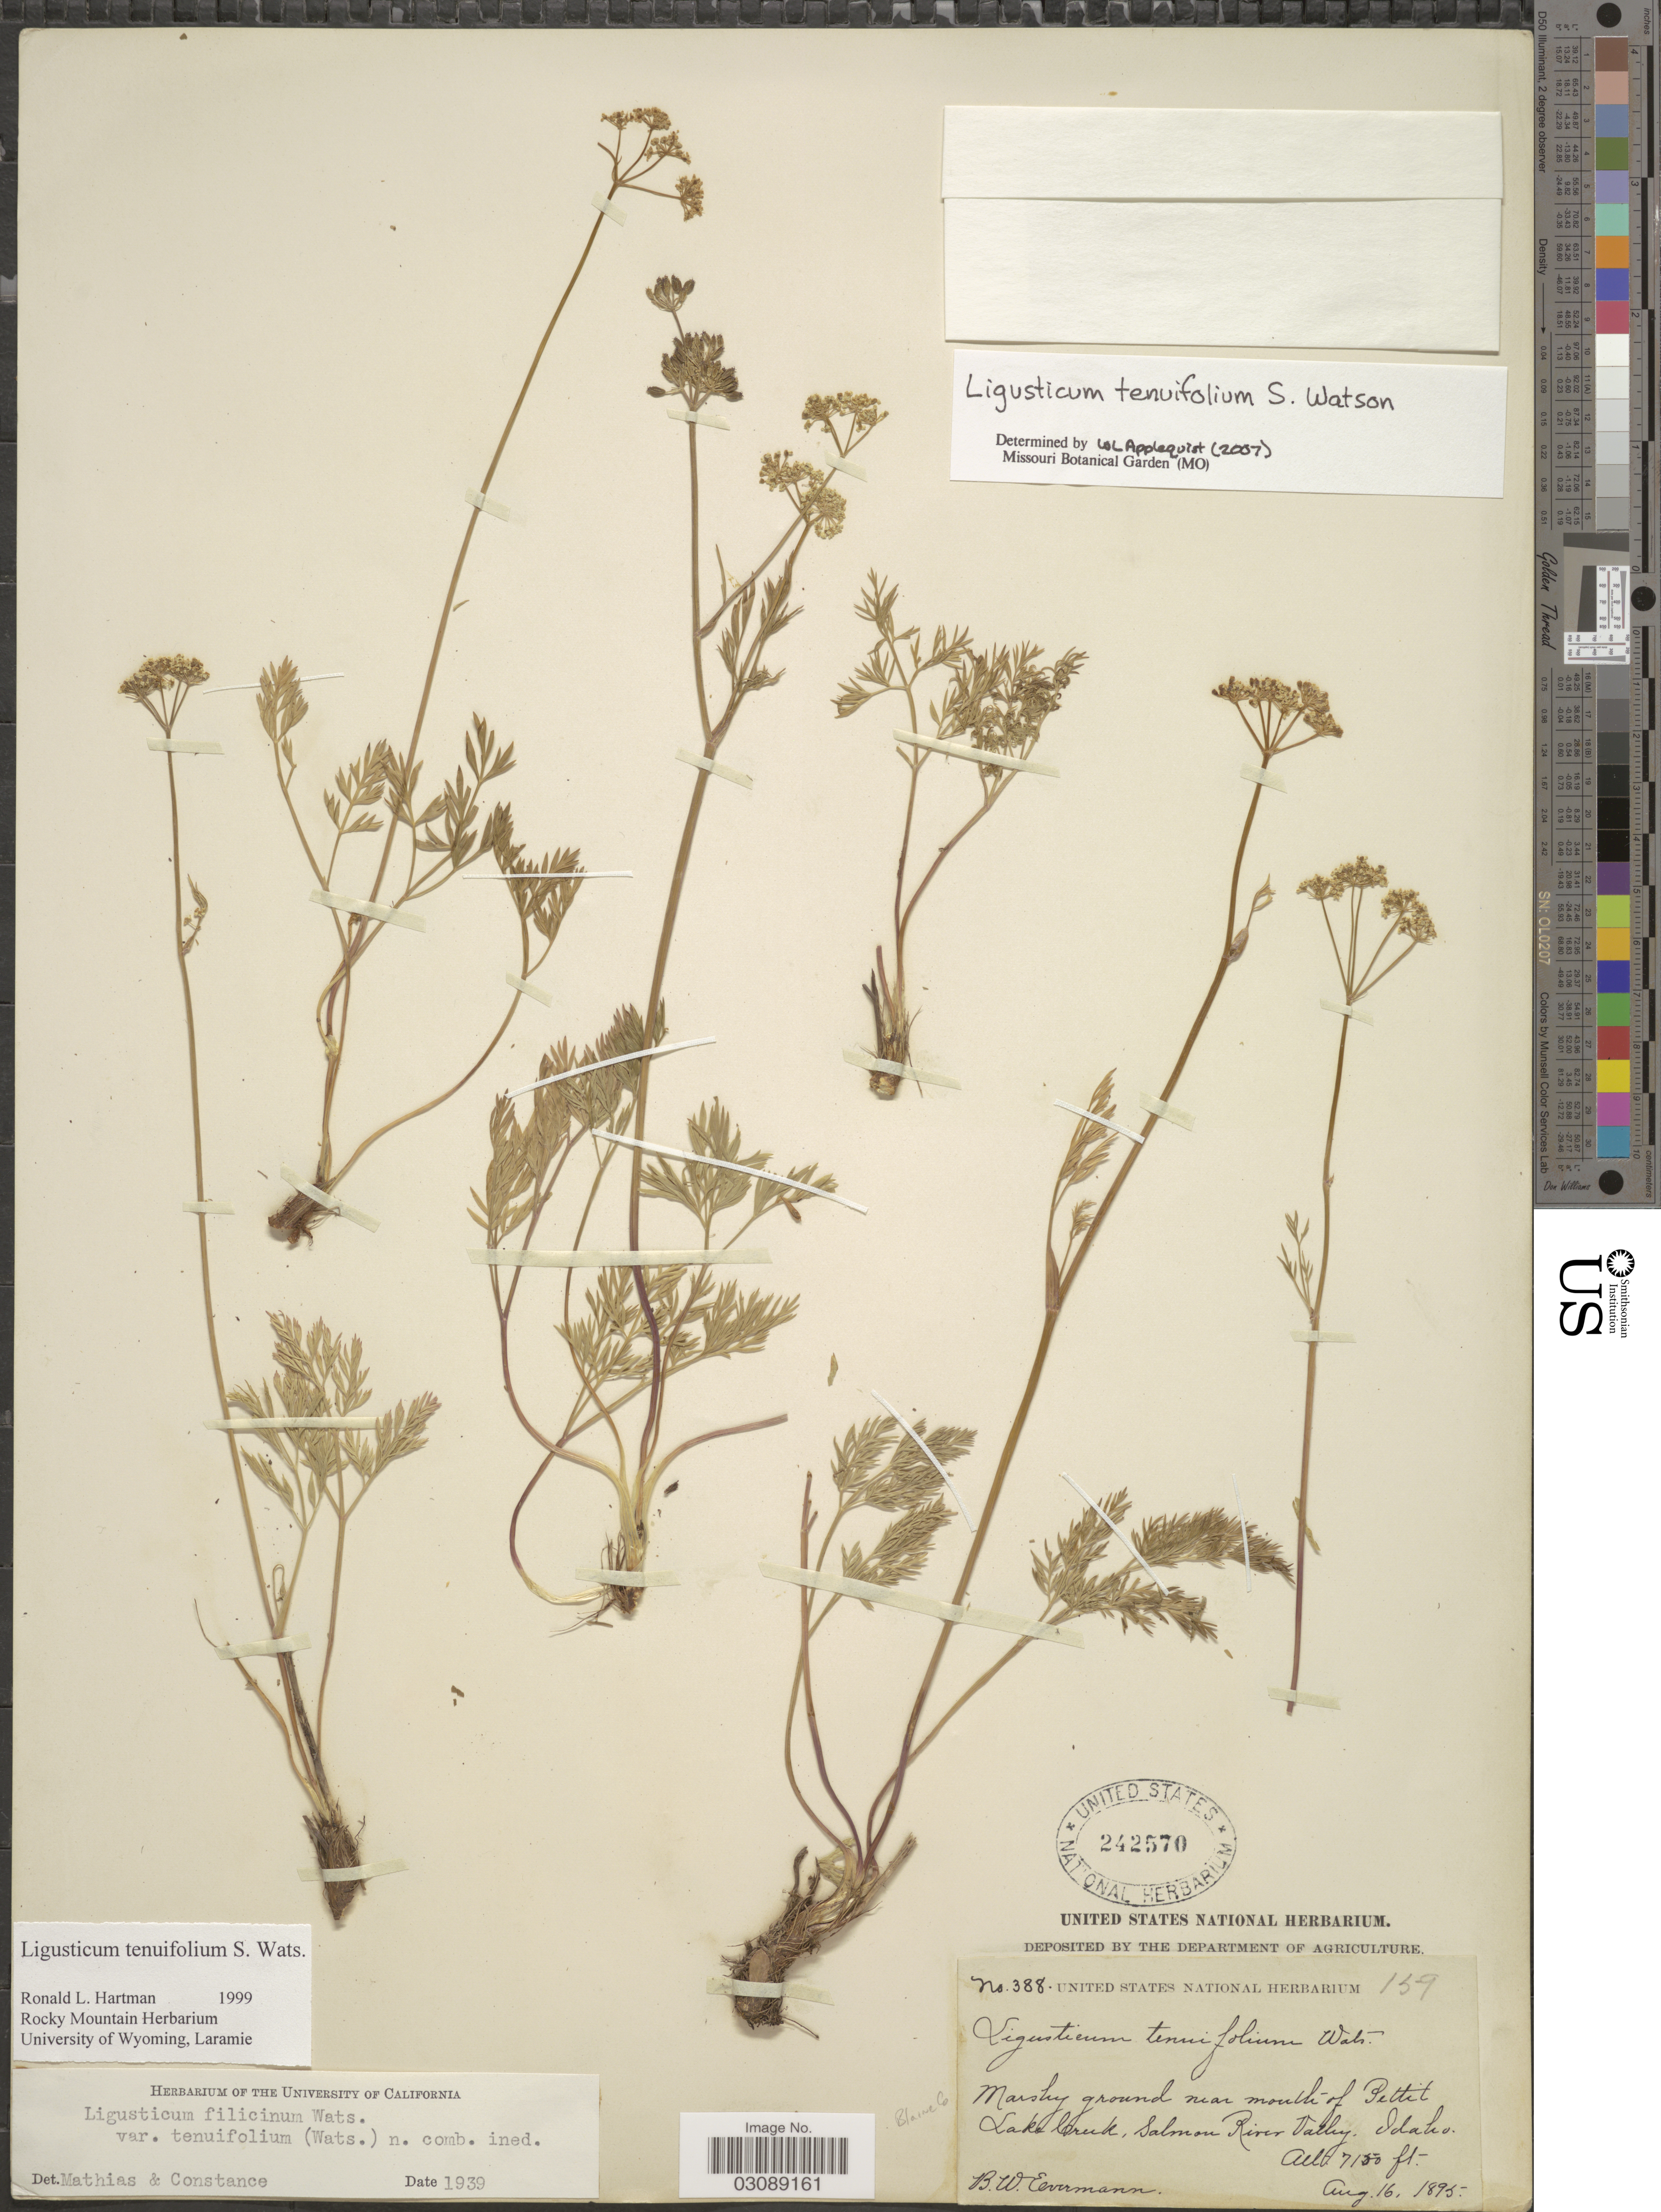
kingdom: Plantae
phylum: Tracheophyta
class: Magnoliopsida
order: Apiales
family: Apiaceae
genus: Ligusticum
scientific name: Ligusticum tenuifolium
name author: S. Watson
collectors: B. W. Evermann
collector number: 388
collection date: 1895-08-16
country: United States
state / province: Idaho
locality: Marshy ground near mouth of Pettit Lake Creek, Salmon River Valley.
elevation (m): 2179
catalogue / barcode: US 242570